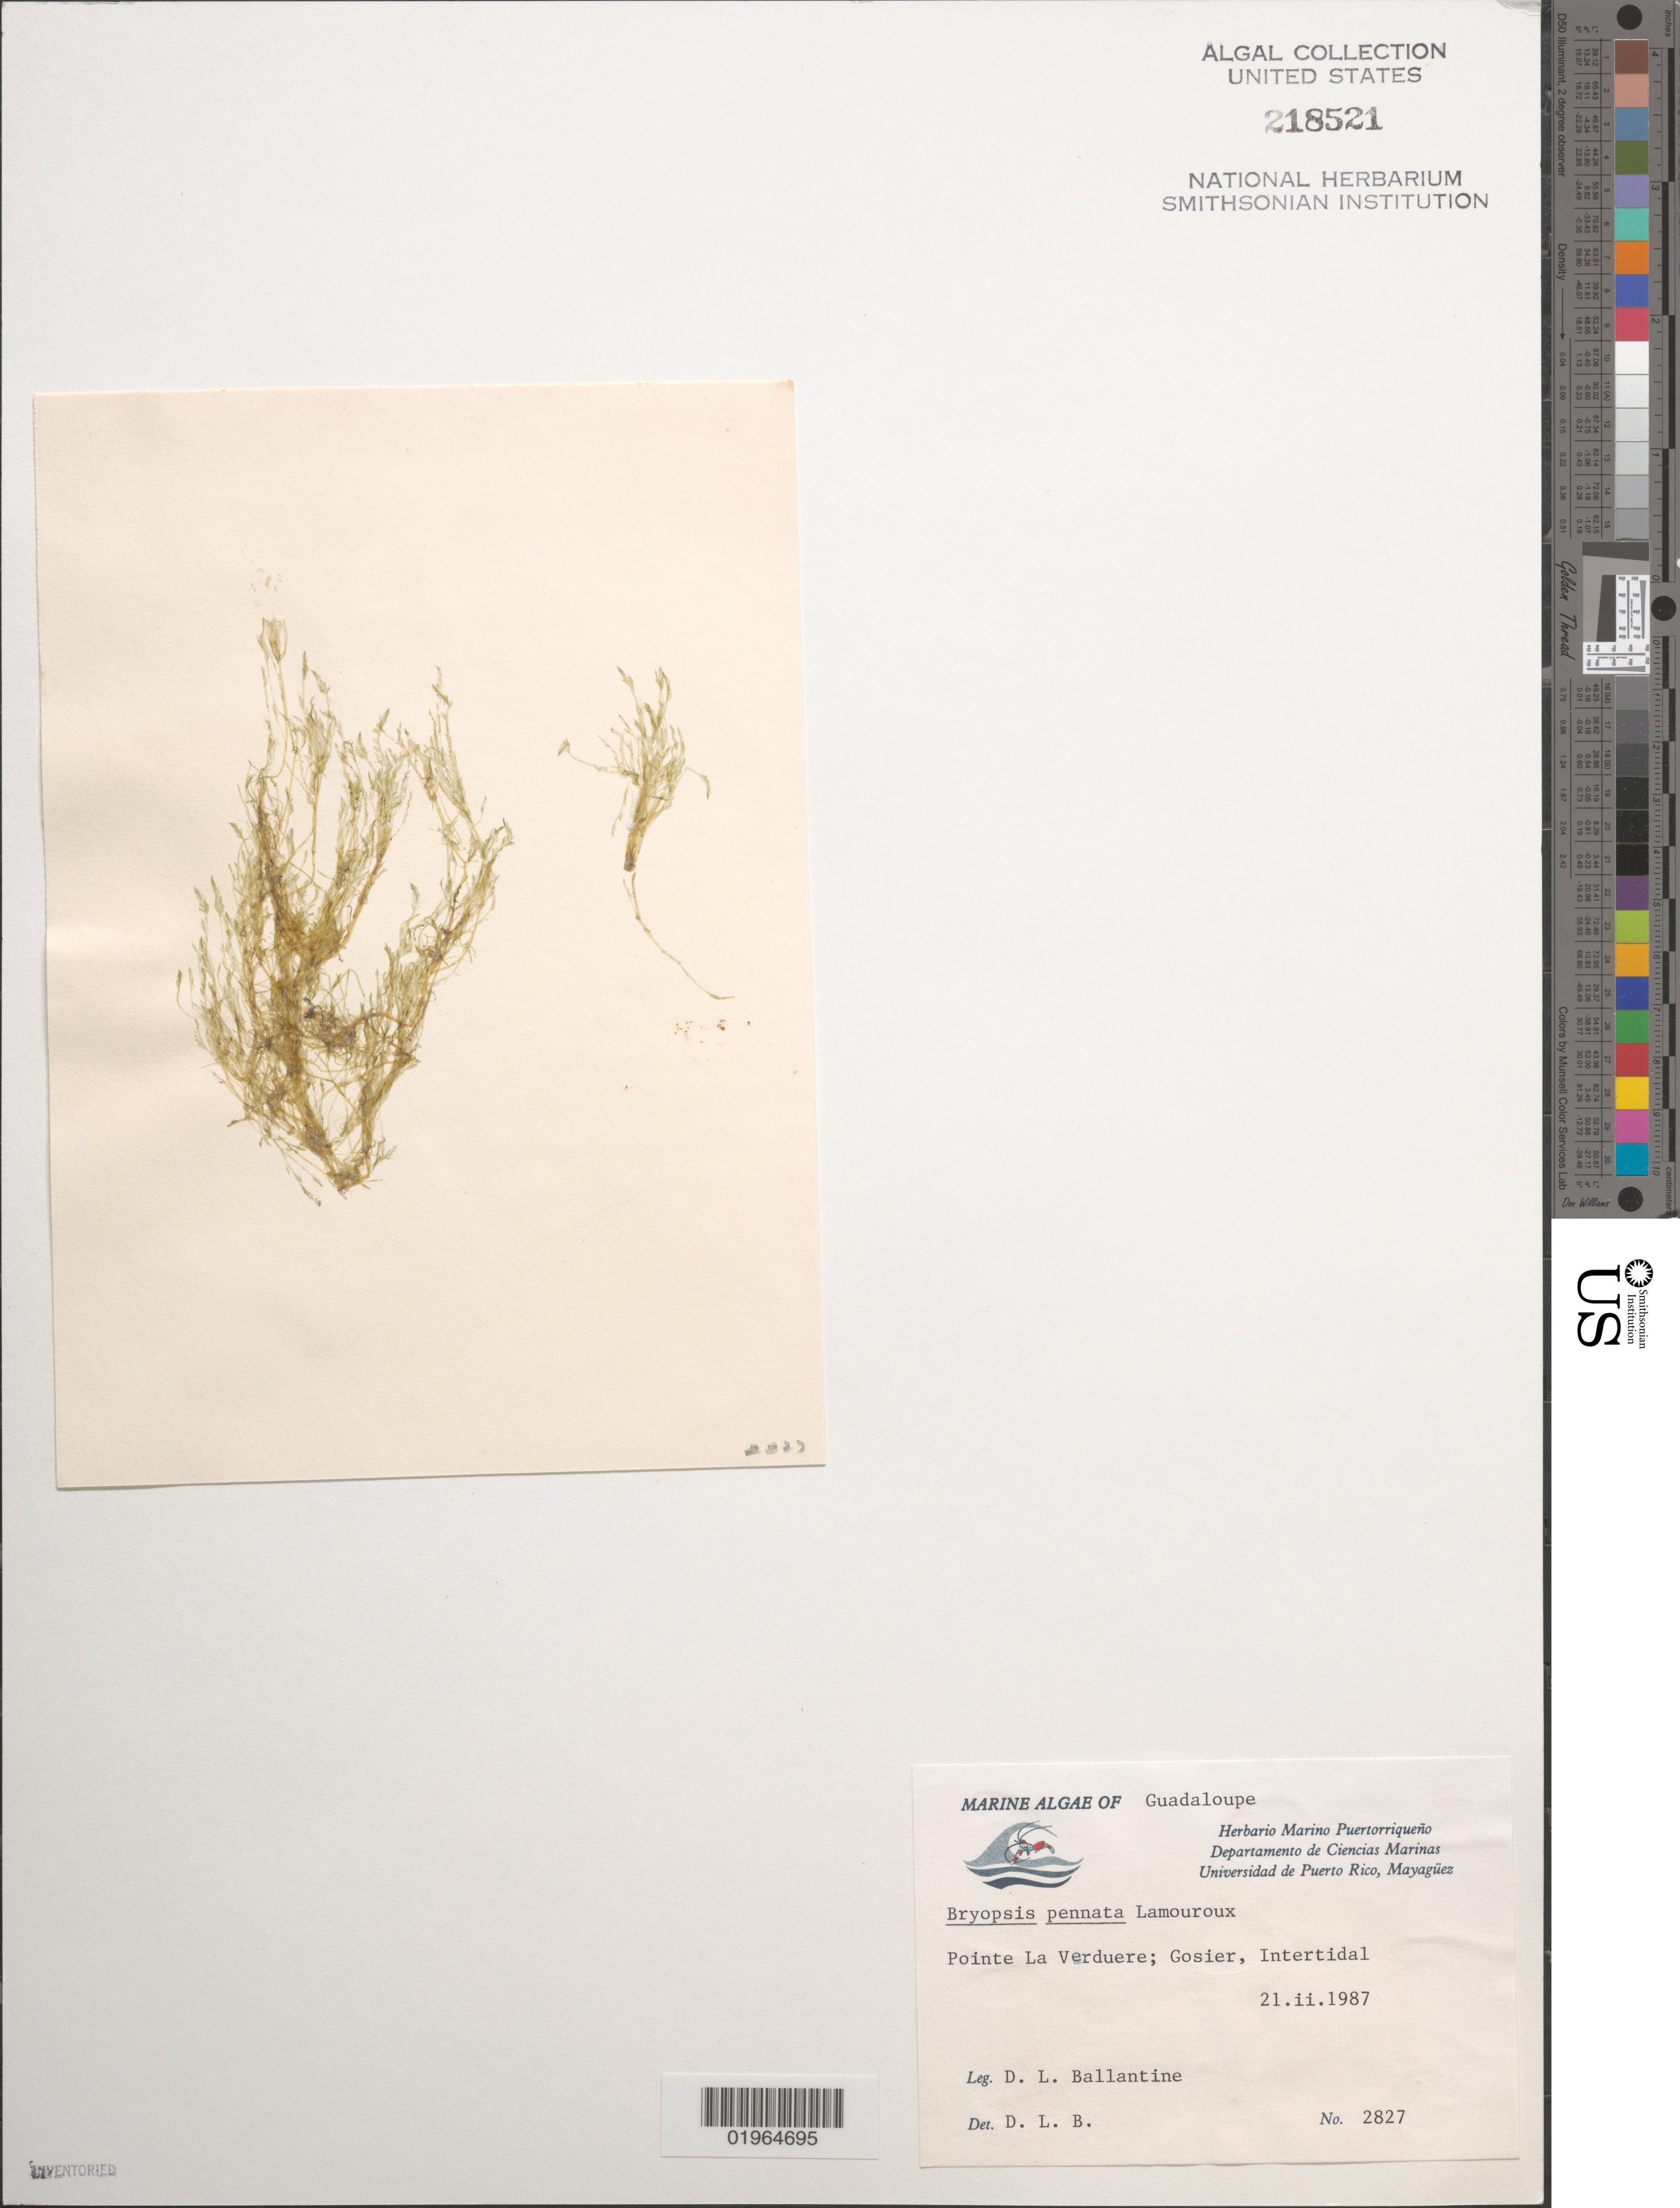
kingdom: Plantae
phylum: Chlorophyta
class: Ulvophyceae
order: Bryopsidales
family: Bryopsidaceae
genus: Bryopsis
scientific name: Bryopsis pennata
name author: J.V.Lamouroux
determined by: Ballantine, D. L.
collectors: D.L. Ballantine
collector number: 2827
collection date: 1987-02-21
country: Guadeloupe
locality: Pointe de la Verdure, Gosier.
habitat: Intertidal.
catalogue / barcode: US 218521